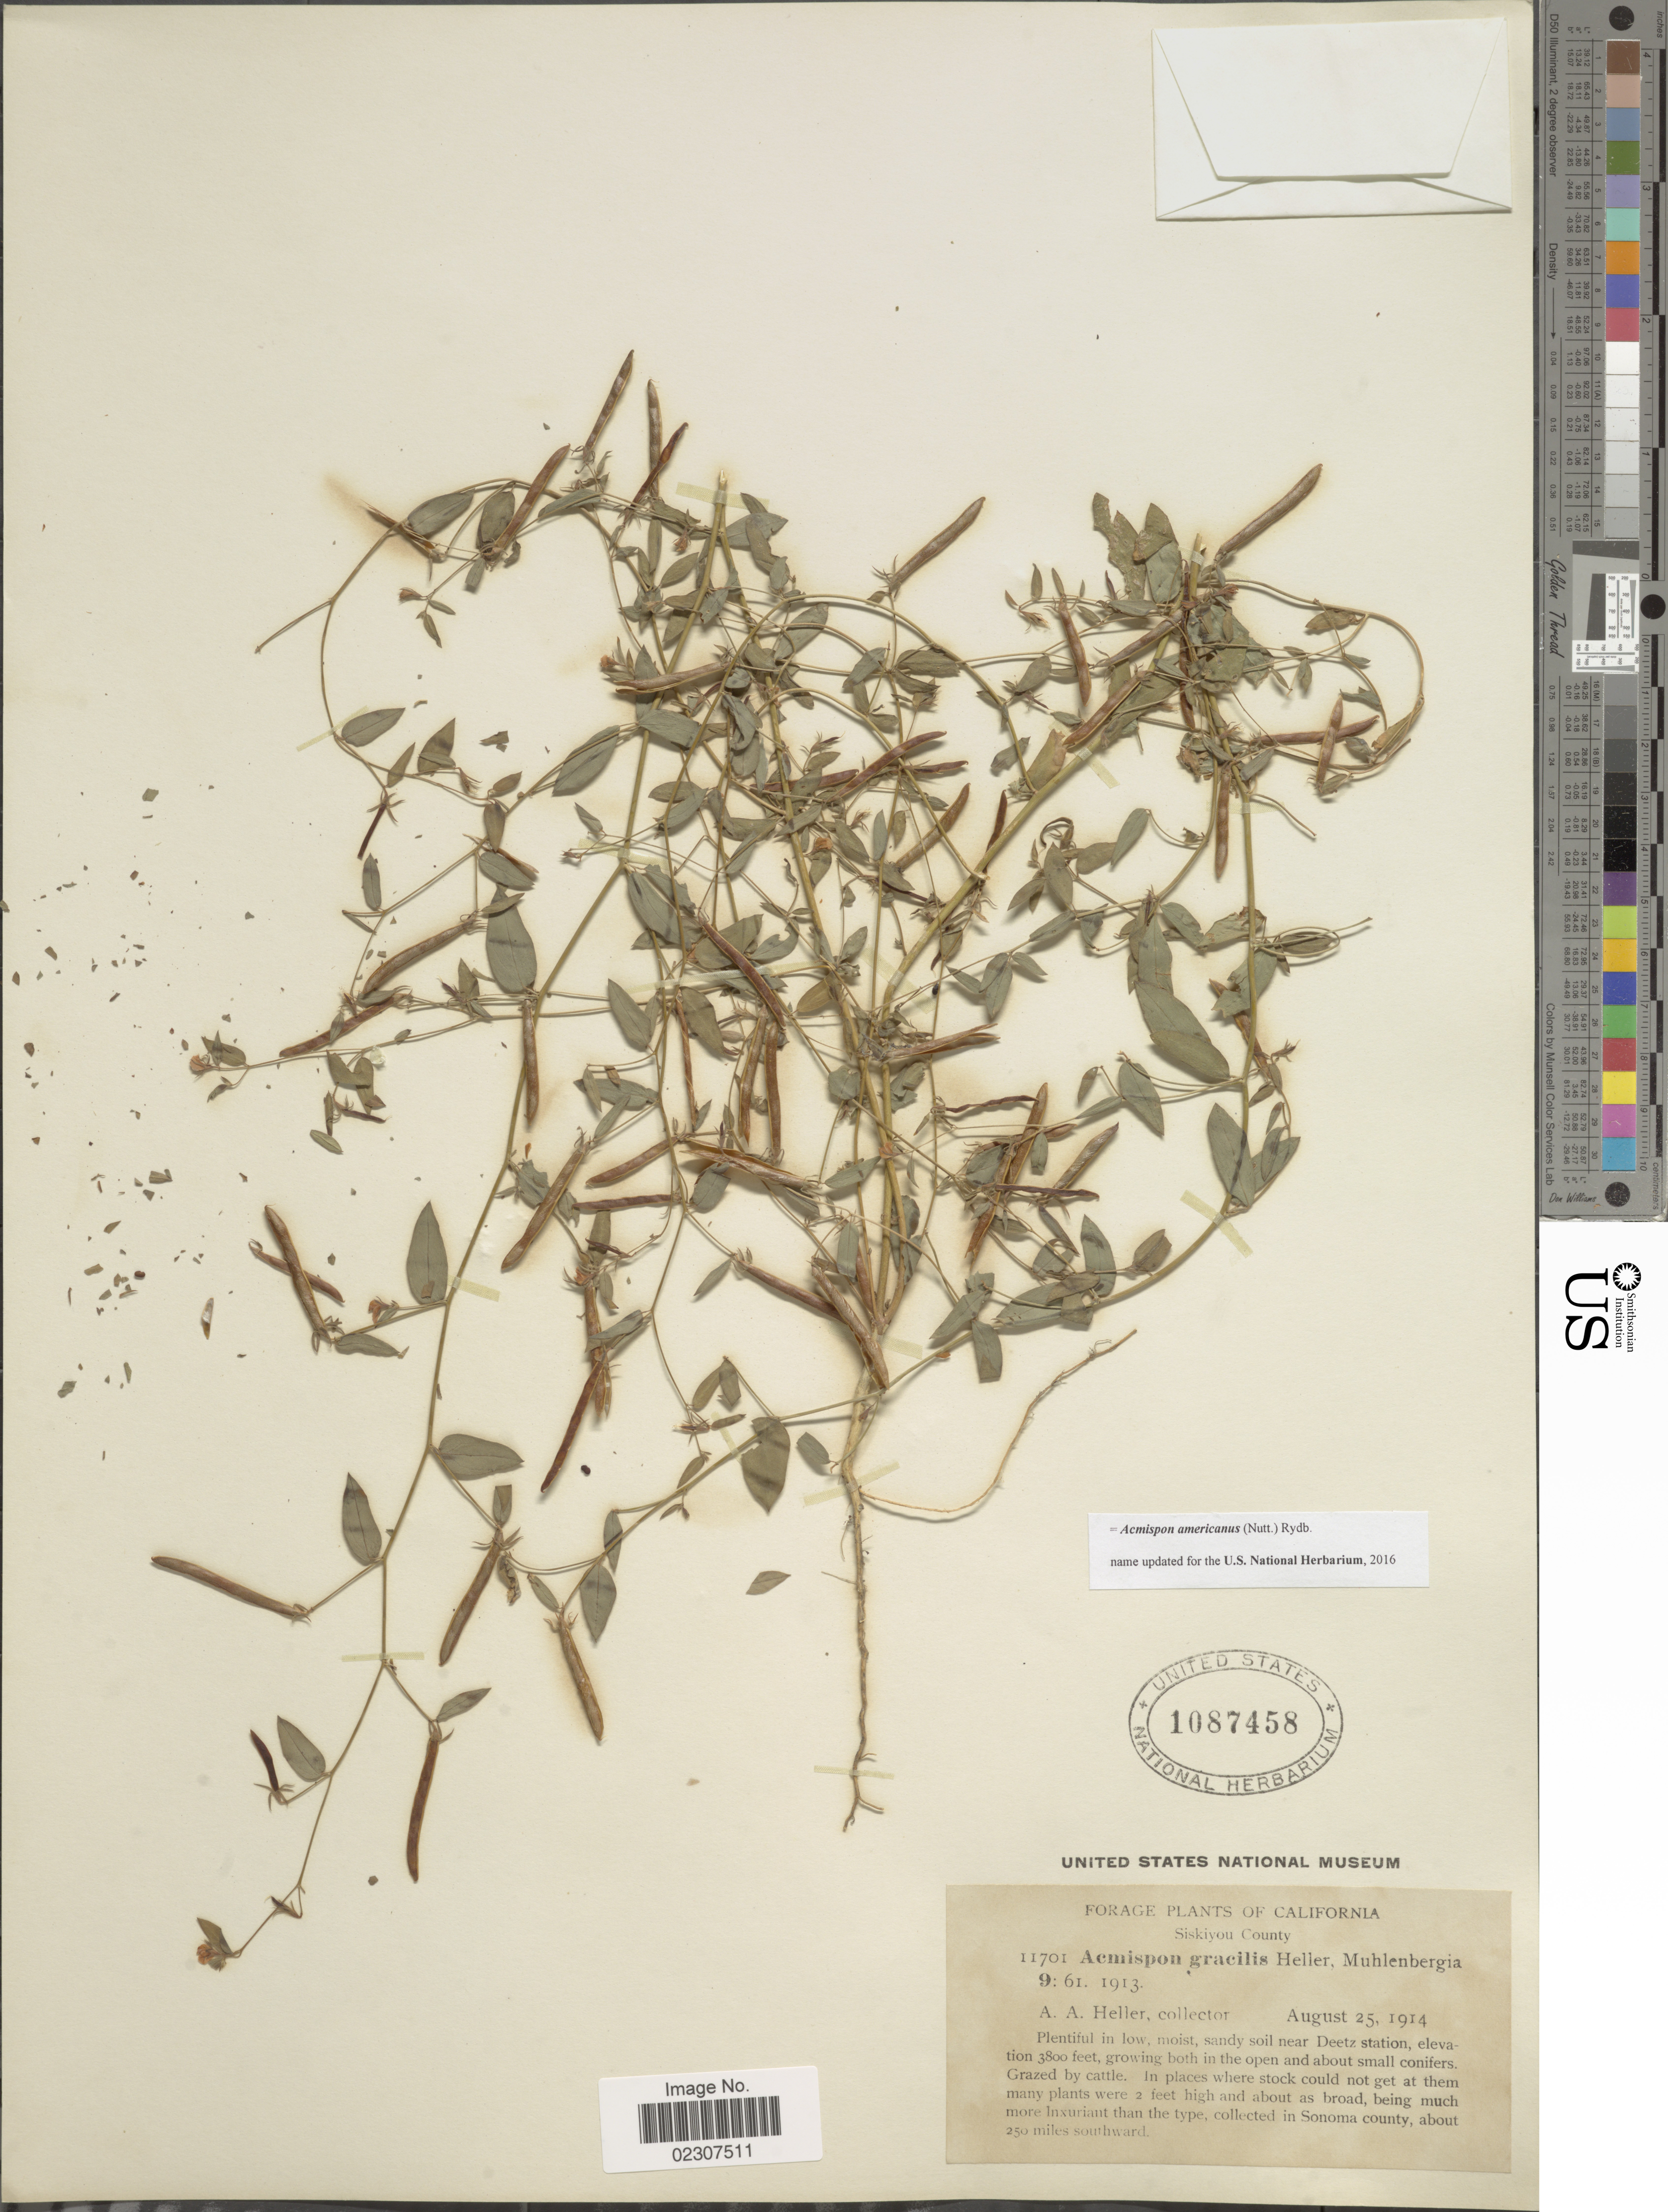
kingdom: Plantae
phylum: Tracheophyta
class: Magnoliopsida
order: Fabales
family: Fabaceae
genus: Acmispon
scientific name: Acmispon americanus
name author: (Nutt.) Rydb.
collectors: A. A. Heller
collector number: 11701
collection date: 1914-08-25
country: United States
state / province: California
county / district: Siskiyou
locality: Forage of California, Siskiyou County, Plentiful in low, moist, sandy soil near Deetz station, growing both in open and about small conifers. in Sonom county, about 250 miles southward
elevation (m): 1158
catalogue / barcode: US 1087458